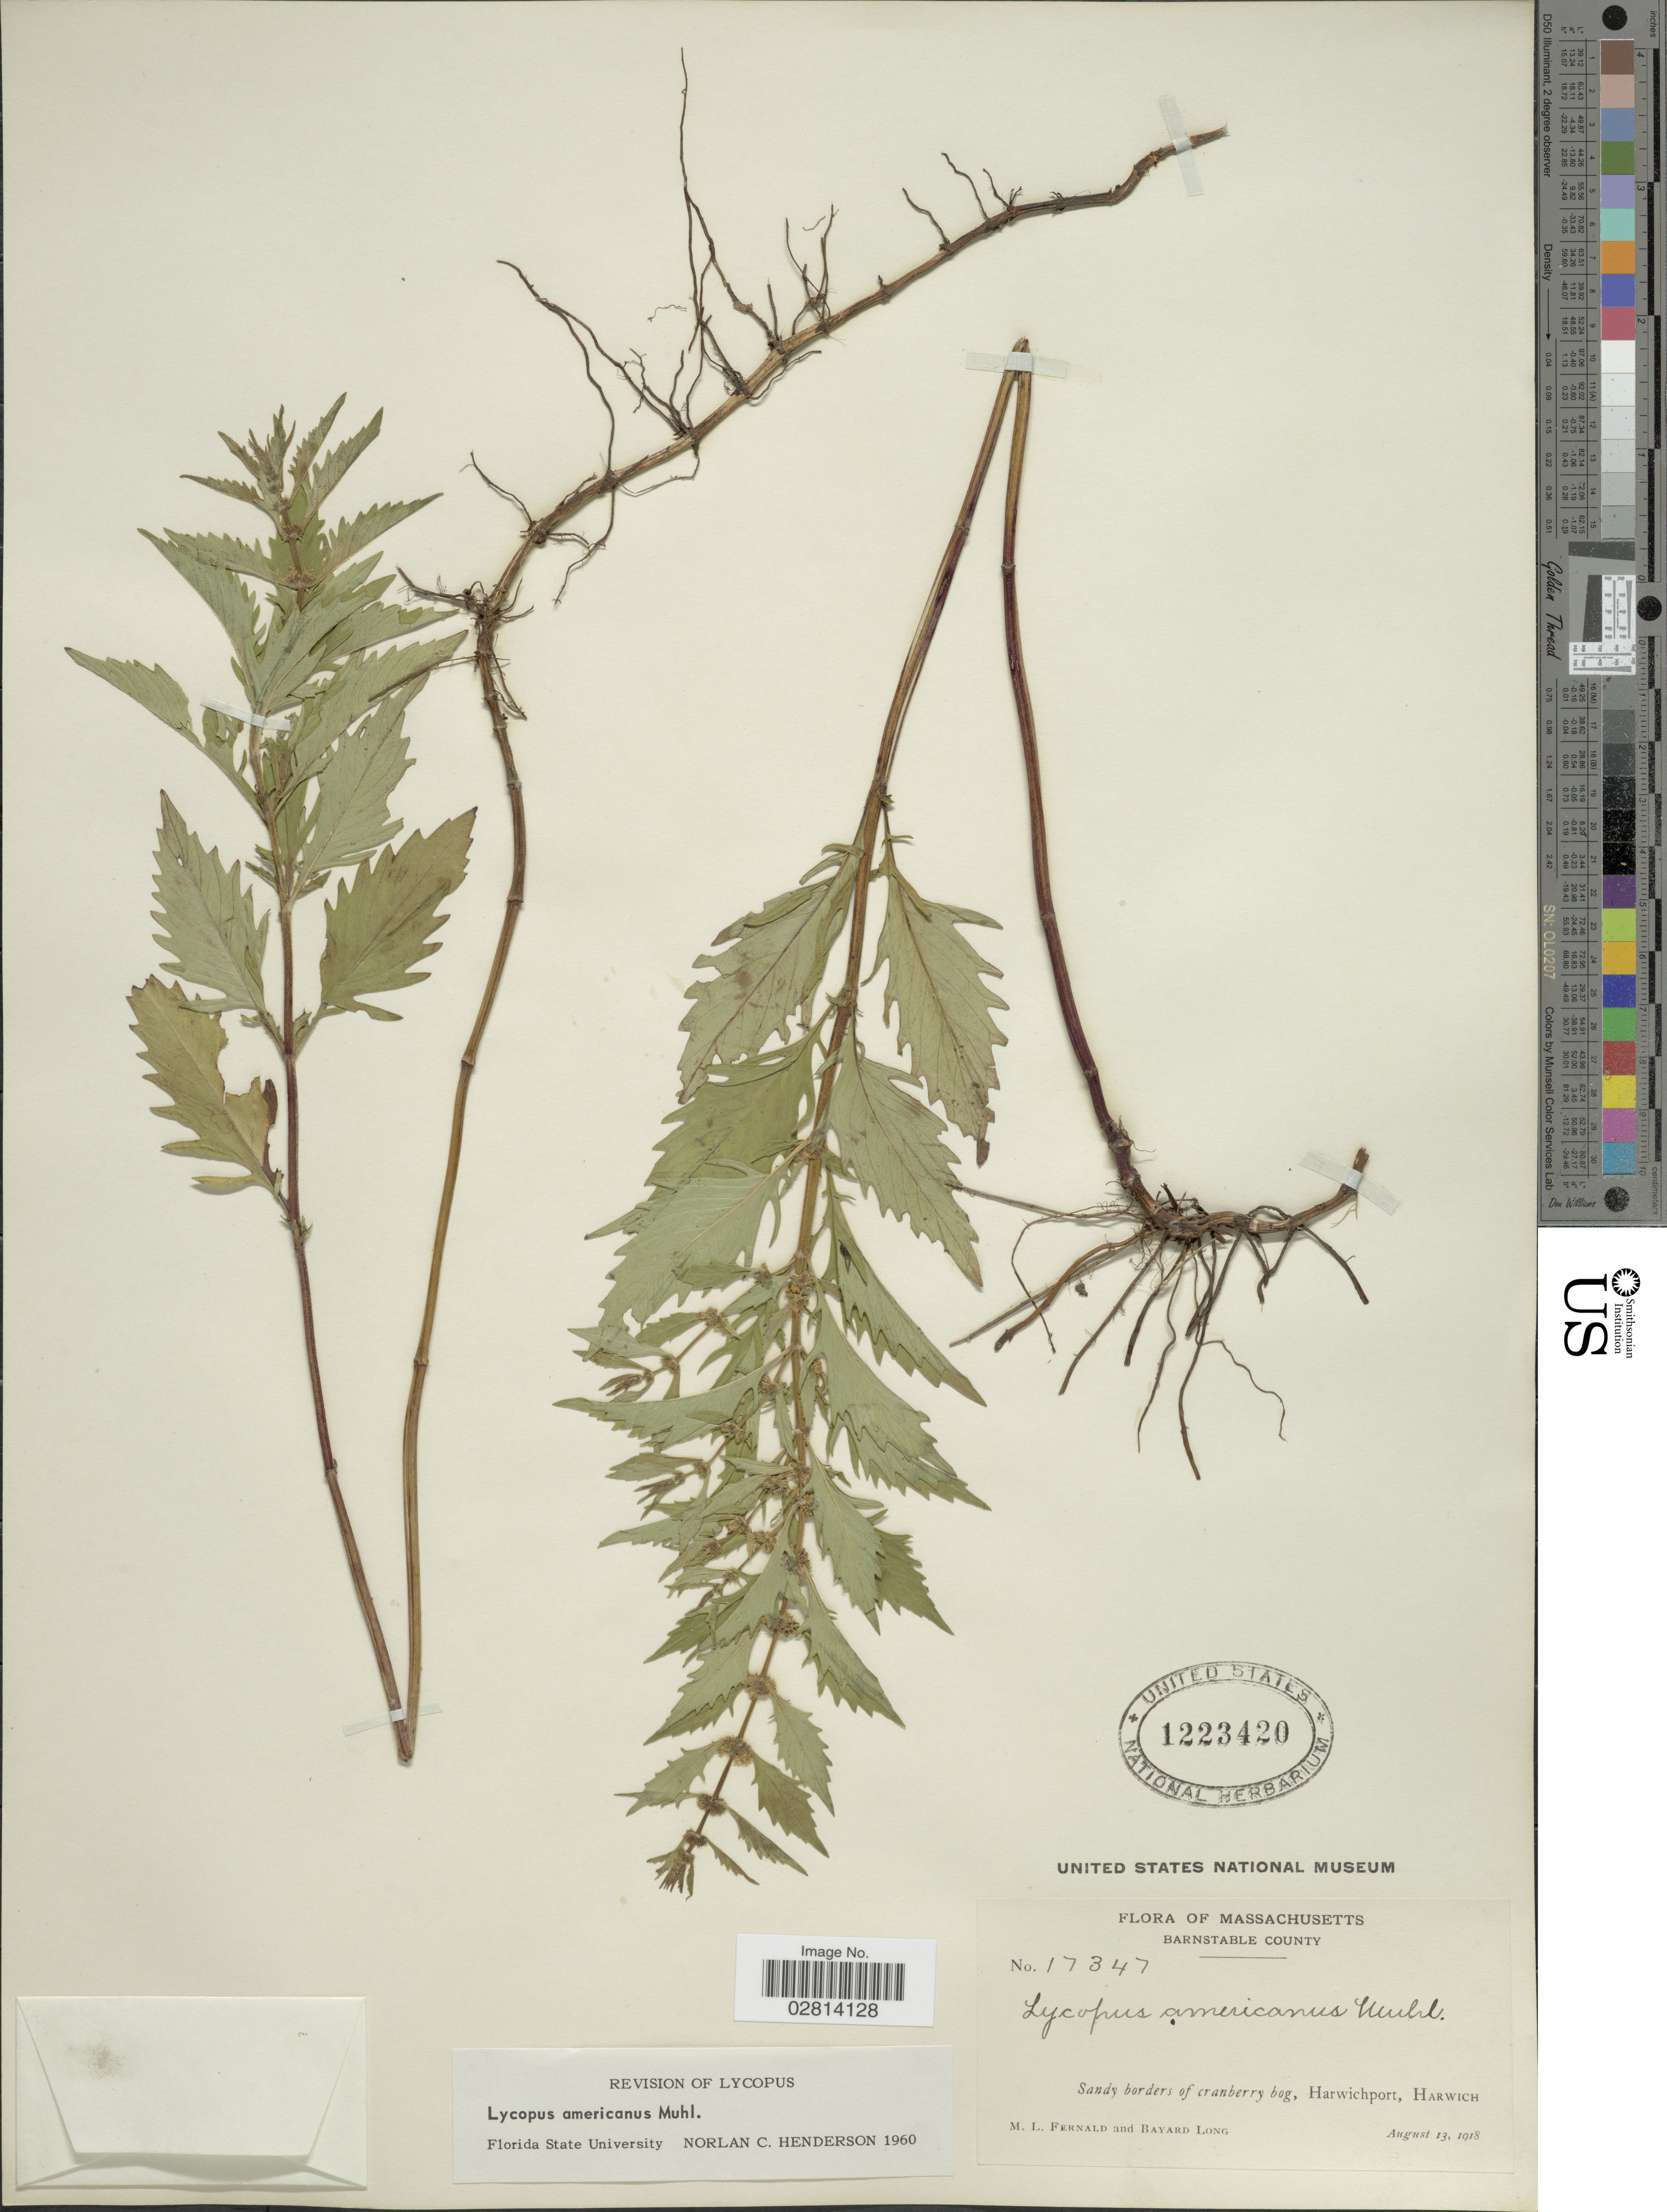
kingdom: Plantae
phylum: Tracheophyta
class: Magnoliopsida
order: Lamiales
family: Lamiaceae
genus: Lycopus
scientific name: Lycopus americanus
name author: Muhl. ex W.P.C. Barton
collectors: M. L. Fernald & B. Long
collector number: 17347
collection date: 1918-08-13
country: United States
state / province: Massachusetts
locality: Barnstable County, Sandy borders of cranberry bog, Harwichport, Harwich.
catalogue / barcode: US 1223420